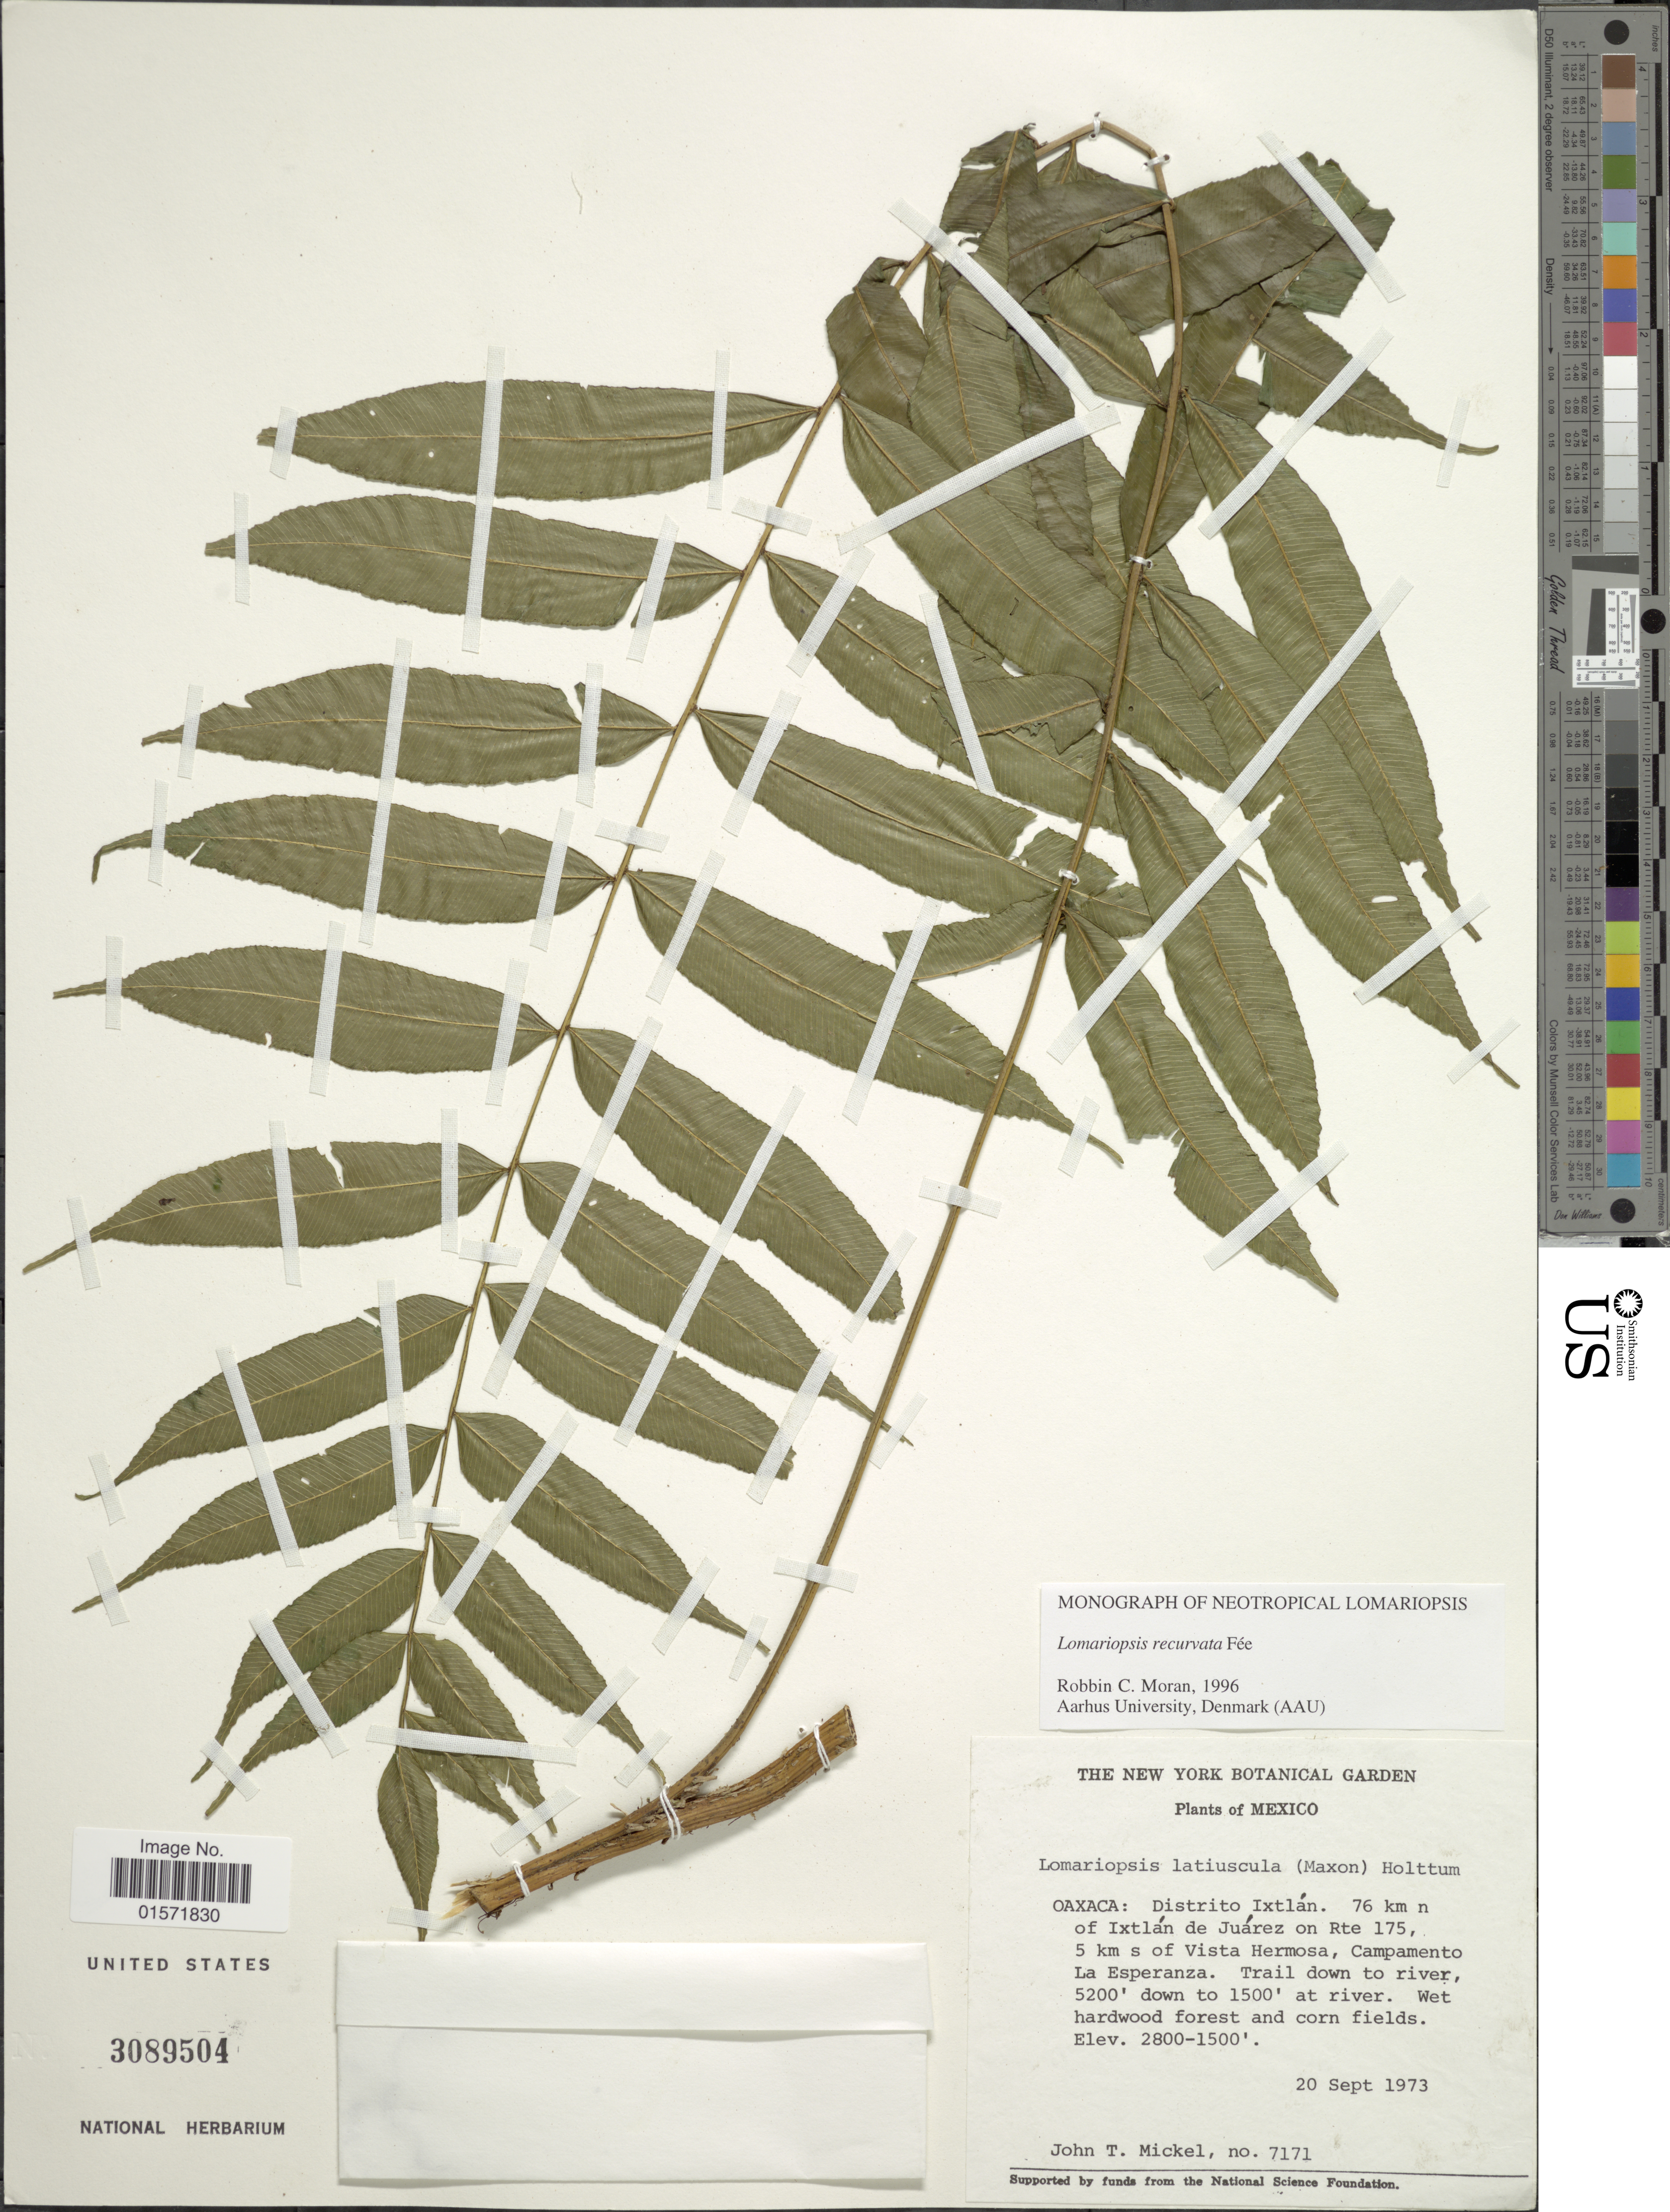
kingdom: Plantae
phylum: Tracheophyta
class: Polypodiopsida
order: Polypodiales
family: Lomariopsidaceae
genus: Lomariopsis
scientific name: Lomariopsis recurvata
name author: Fée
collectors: J. T. Mickel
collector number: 7171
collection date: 1973-09-20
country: Mexico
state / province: Oaxaca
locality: Distrito Ixtlán, 76 km n of Ixtlán de Juárez on Rte 175, 5 km s of Vista Hermosa, Campamento La Esperanza. Trail down to river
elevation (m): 457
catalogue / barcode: US 3089504